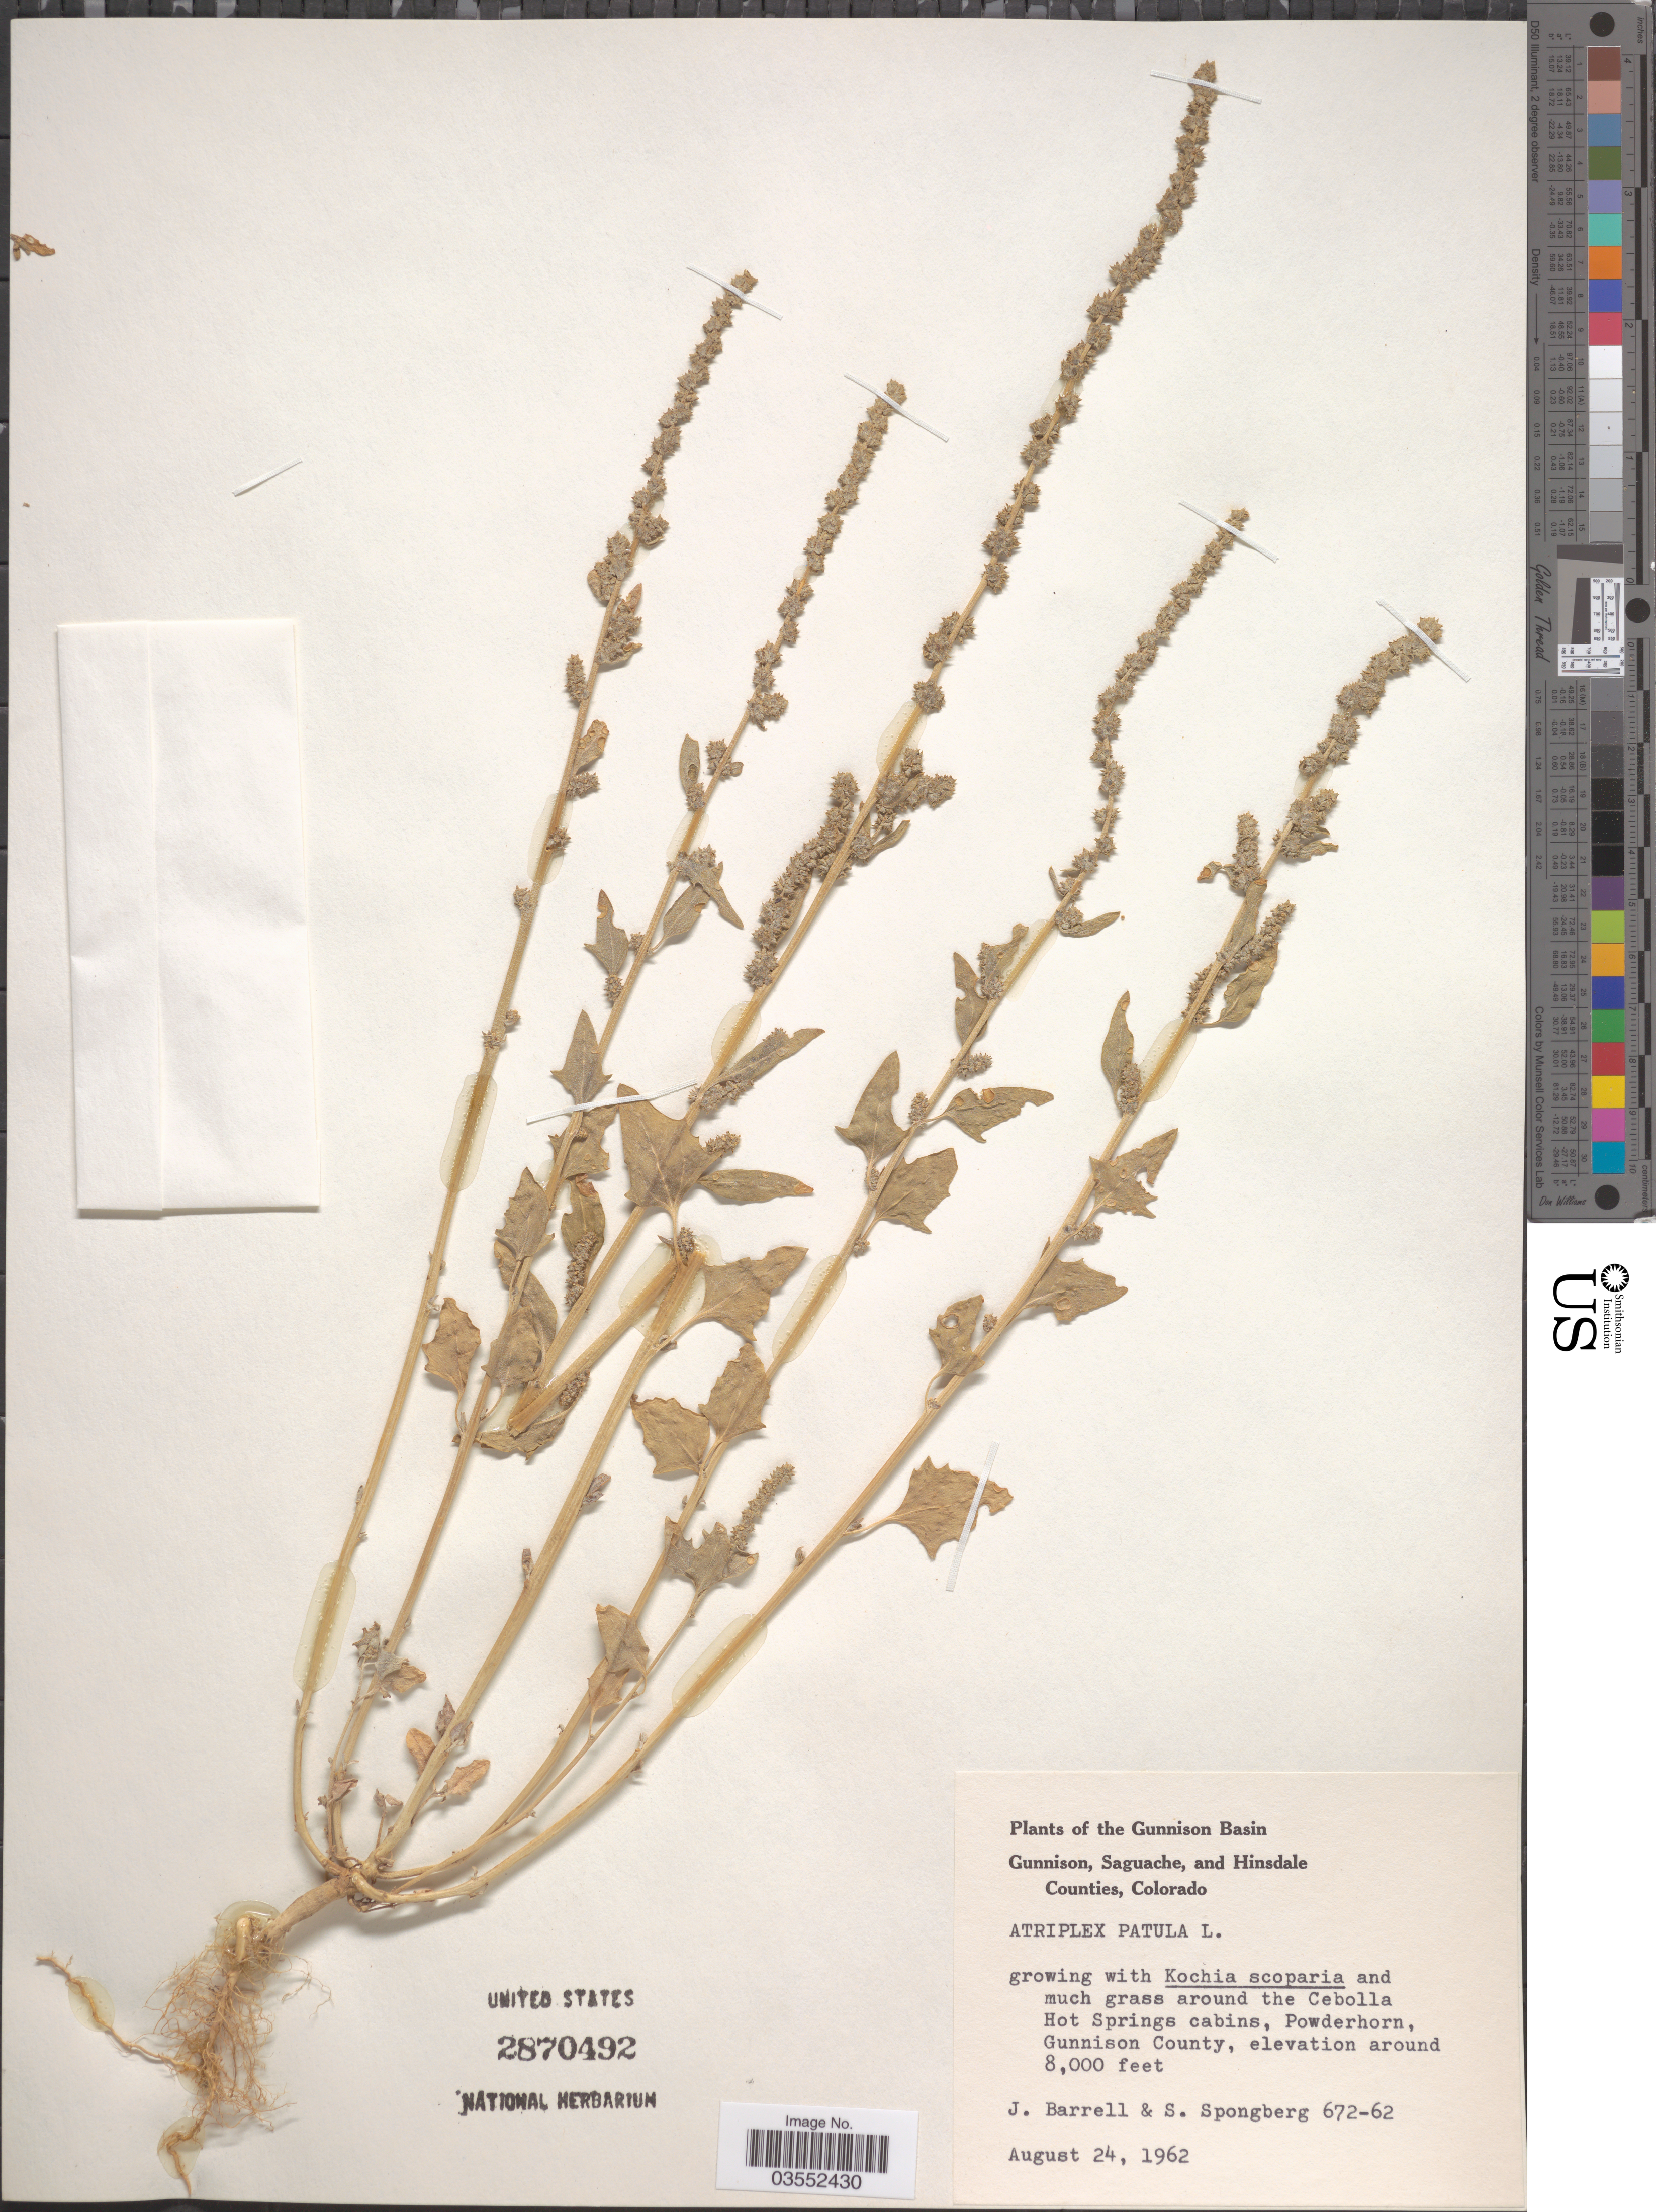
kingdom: Plantae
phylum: Tracheophyta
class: Magnoliopsida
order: Caryophyllales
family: Amaranthaceae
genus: Atriplex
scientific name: Atriplex patula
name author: L.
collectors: J. Barrell & S. A.Spongberg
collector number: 672-62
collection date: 1962-08-24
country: United States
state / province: Colorado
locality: The Gunnison Basin. Around the Cebolla Hot Springs cabins, Powderhorn, Gunnison County.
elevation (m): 2438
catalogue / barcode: US 2870492